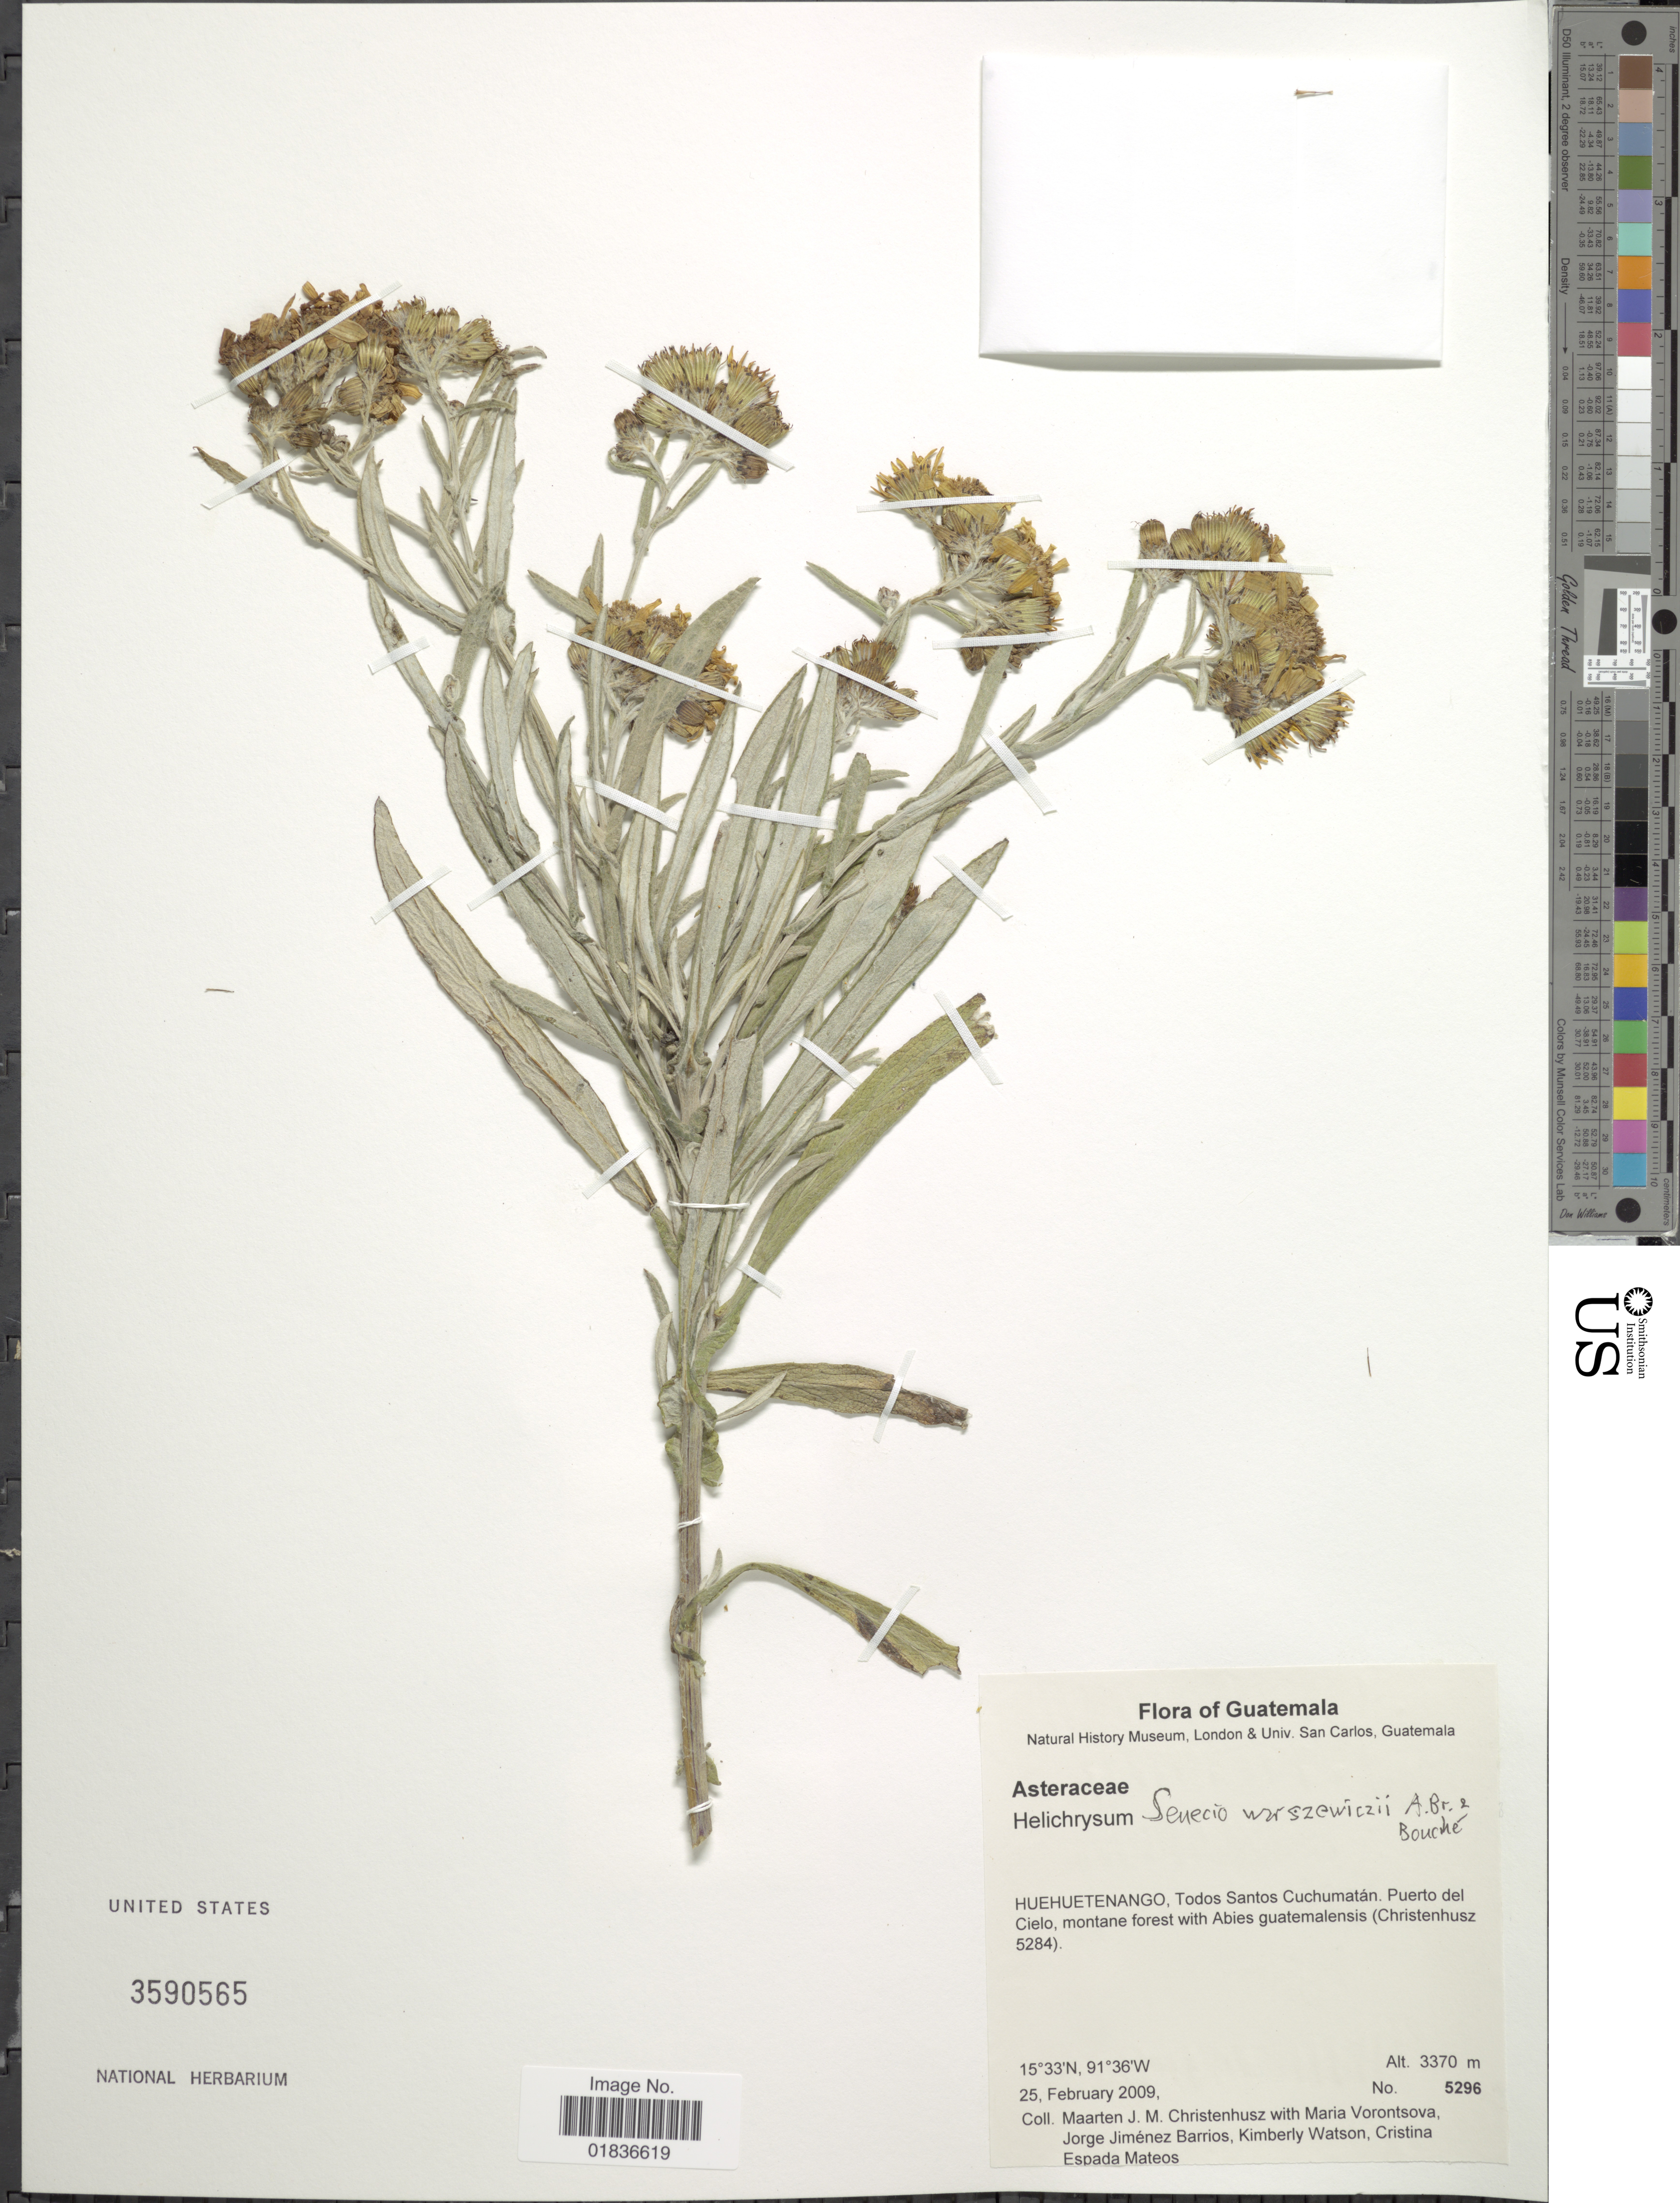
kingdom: Plantae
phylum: Tracheophyta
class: Magnoliopsida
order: Asterales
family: Asteraceae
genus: Senecio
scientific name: Senecio warszewiczii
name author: A. Braun & Bouché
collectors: M. J. Christenhusz, Vorontsova, M.S., J. Jimenez Barrios, K. Watson & C. Mateos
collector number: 5296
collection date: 2009-02-25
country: Guatemala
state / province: Huehuetenango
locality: Huehuetenango, Todos Santos Cuchumatan. puerto del Cielo, montane with Abies guatemalensis (Christenhus 5284)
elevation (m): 3370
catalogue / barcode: US 3590565